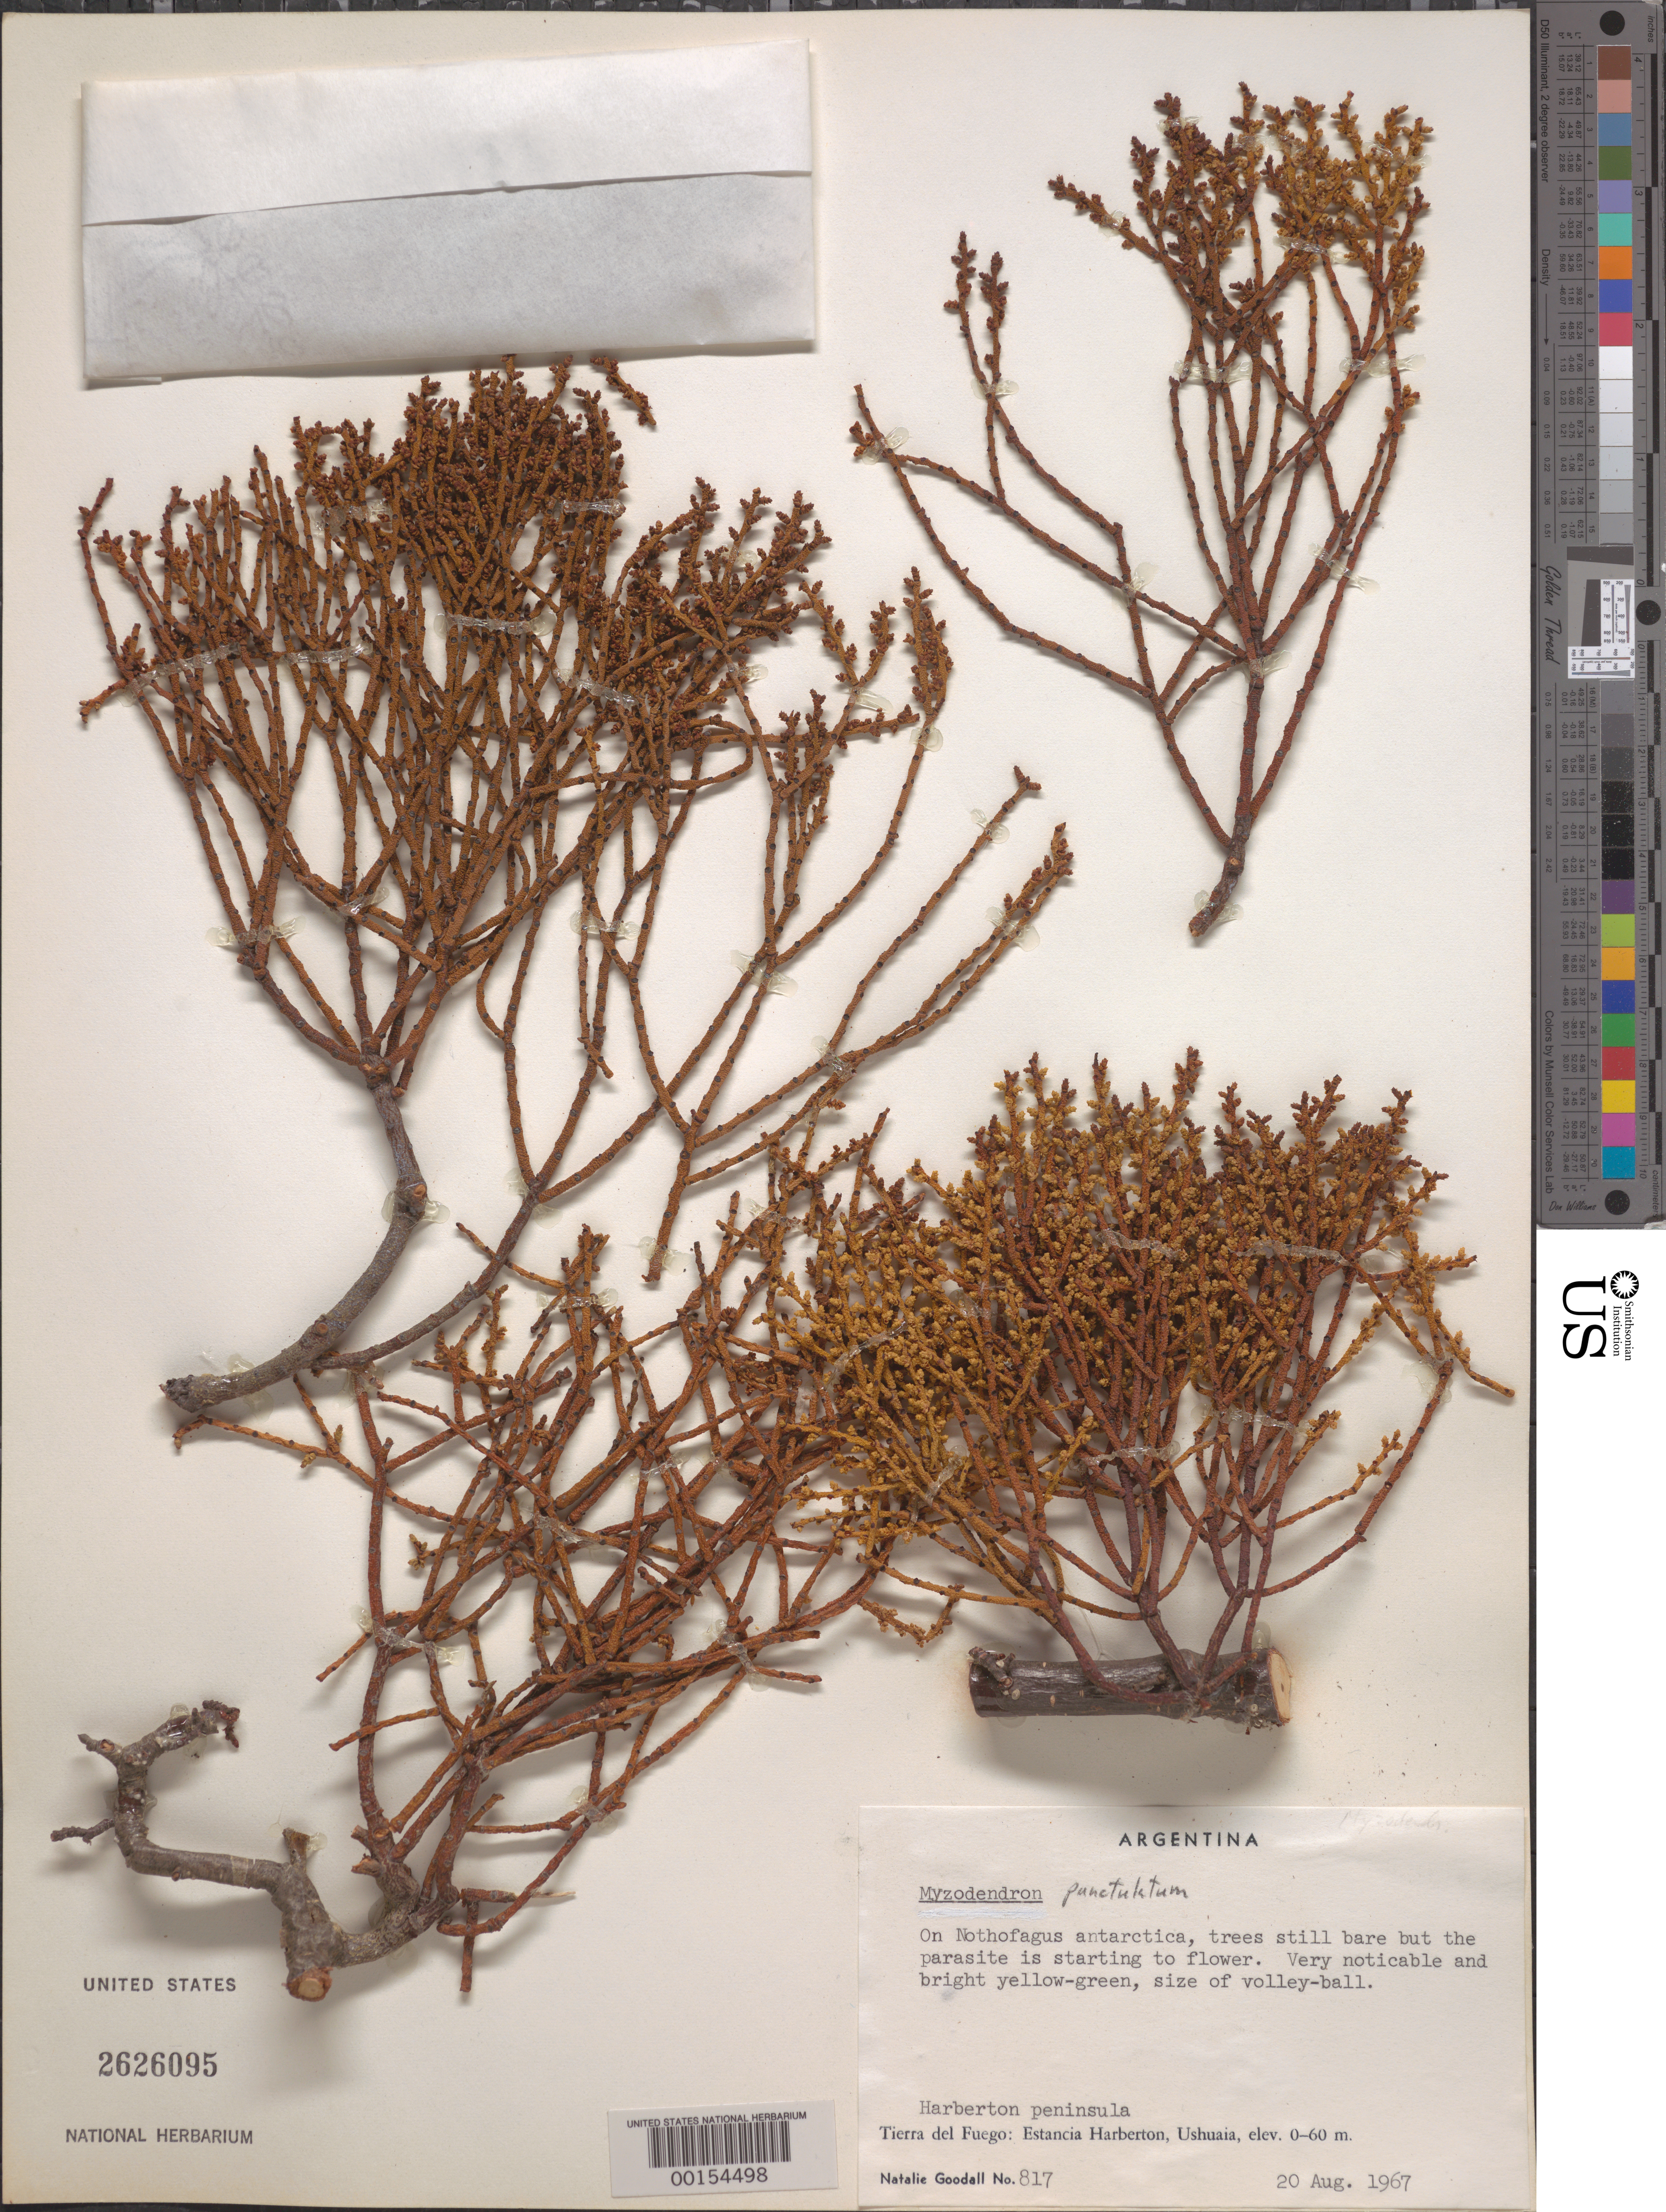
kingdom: Plantae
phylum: Tracheophyta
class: Magnoliopsida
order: Santalales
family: Misodendraceae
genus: Misodendrum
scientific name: Misodendrum punctulatum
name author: Sol. ex DC.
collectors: N. Goodall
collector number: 817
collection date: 1967-08-20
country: Argentina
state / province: Tierra del Fuego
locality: Harberton peninsula. Estancia Harberton, Ushuaia.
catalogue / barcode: US 2626095